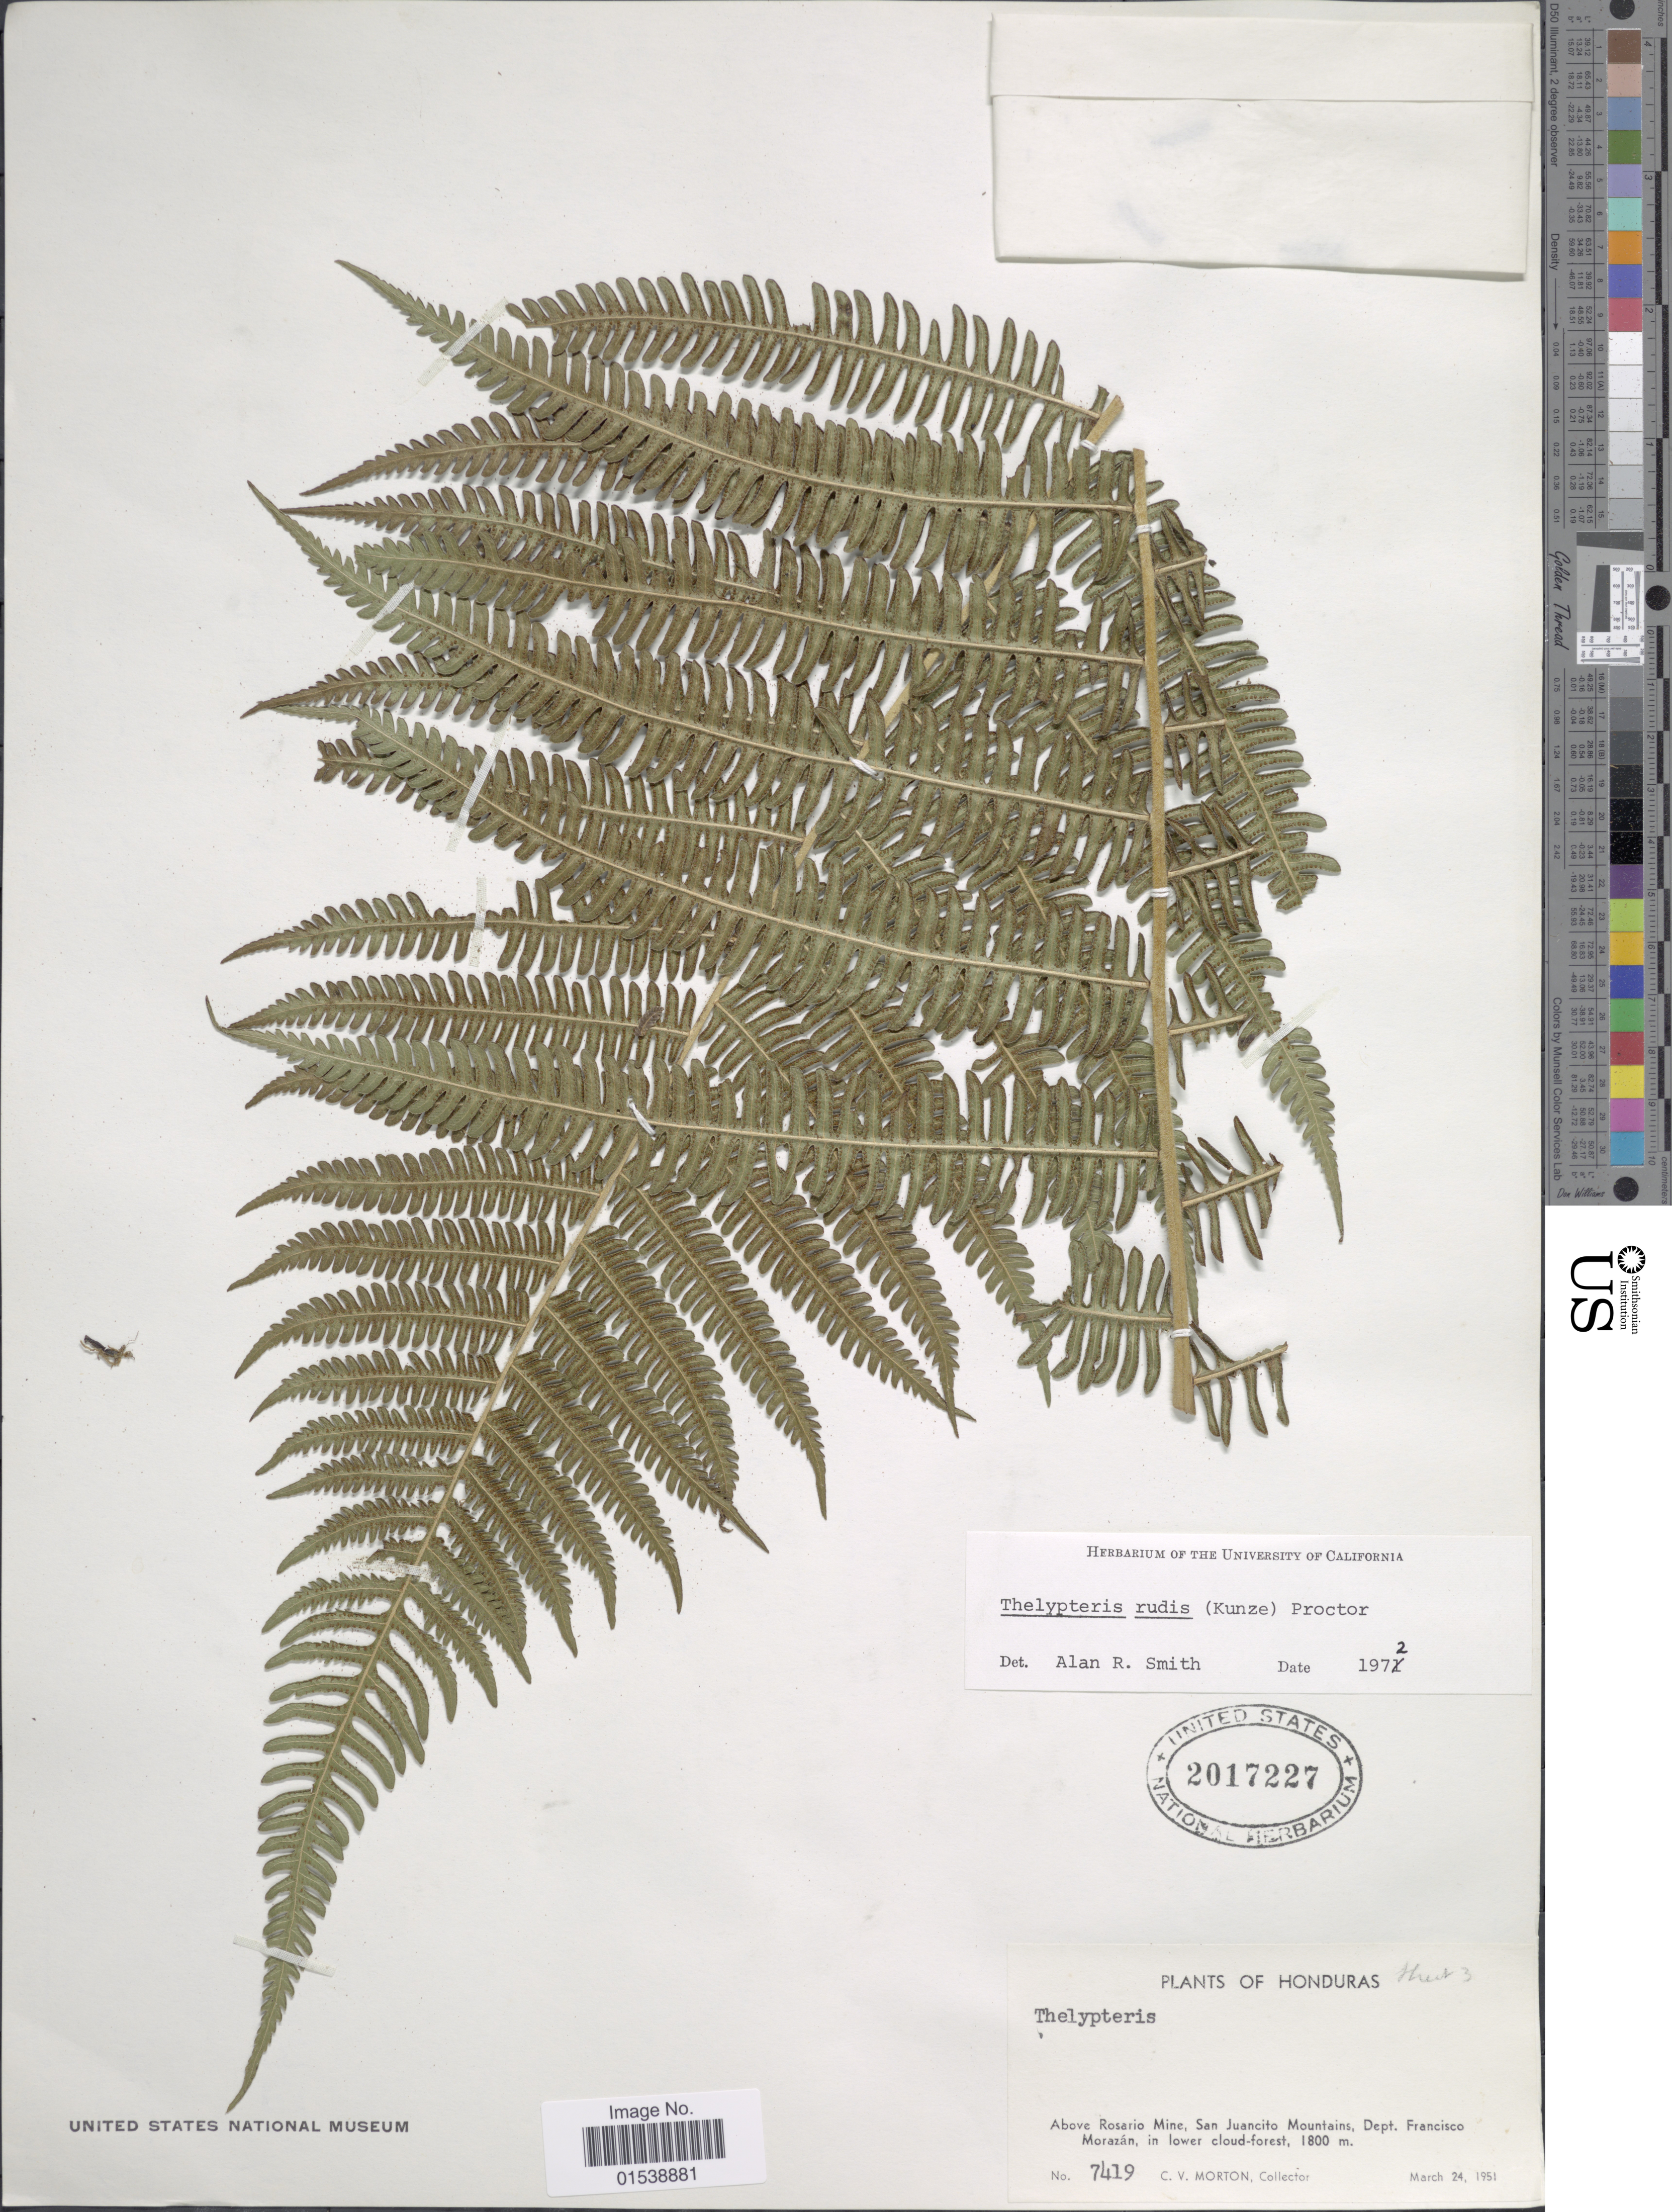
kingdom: Plantae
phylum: Tracheophyta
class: Polypodiopsida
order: Polypodiales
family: Thelypteridaceae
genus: Amauropelta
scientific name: Amauropelta rudis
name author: (Kunze) Pic. Serm.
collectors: C. V. Morton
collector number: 7419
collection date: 1951-03-24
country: Honduras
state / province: Fco. Morazán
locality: Above Rosario Mine, San Juancito Mountains, Dept. Francisco Morazan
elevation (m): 1800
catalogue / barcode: US 2017227